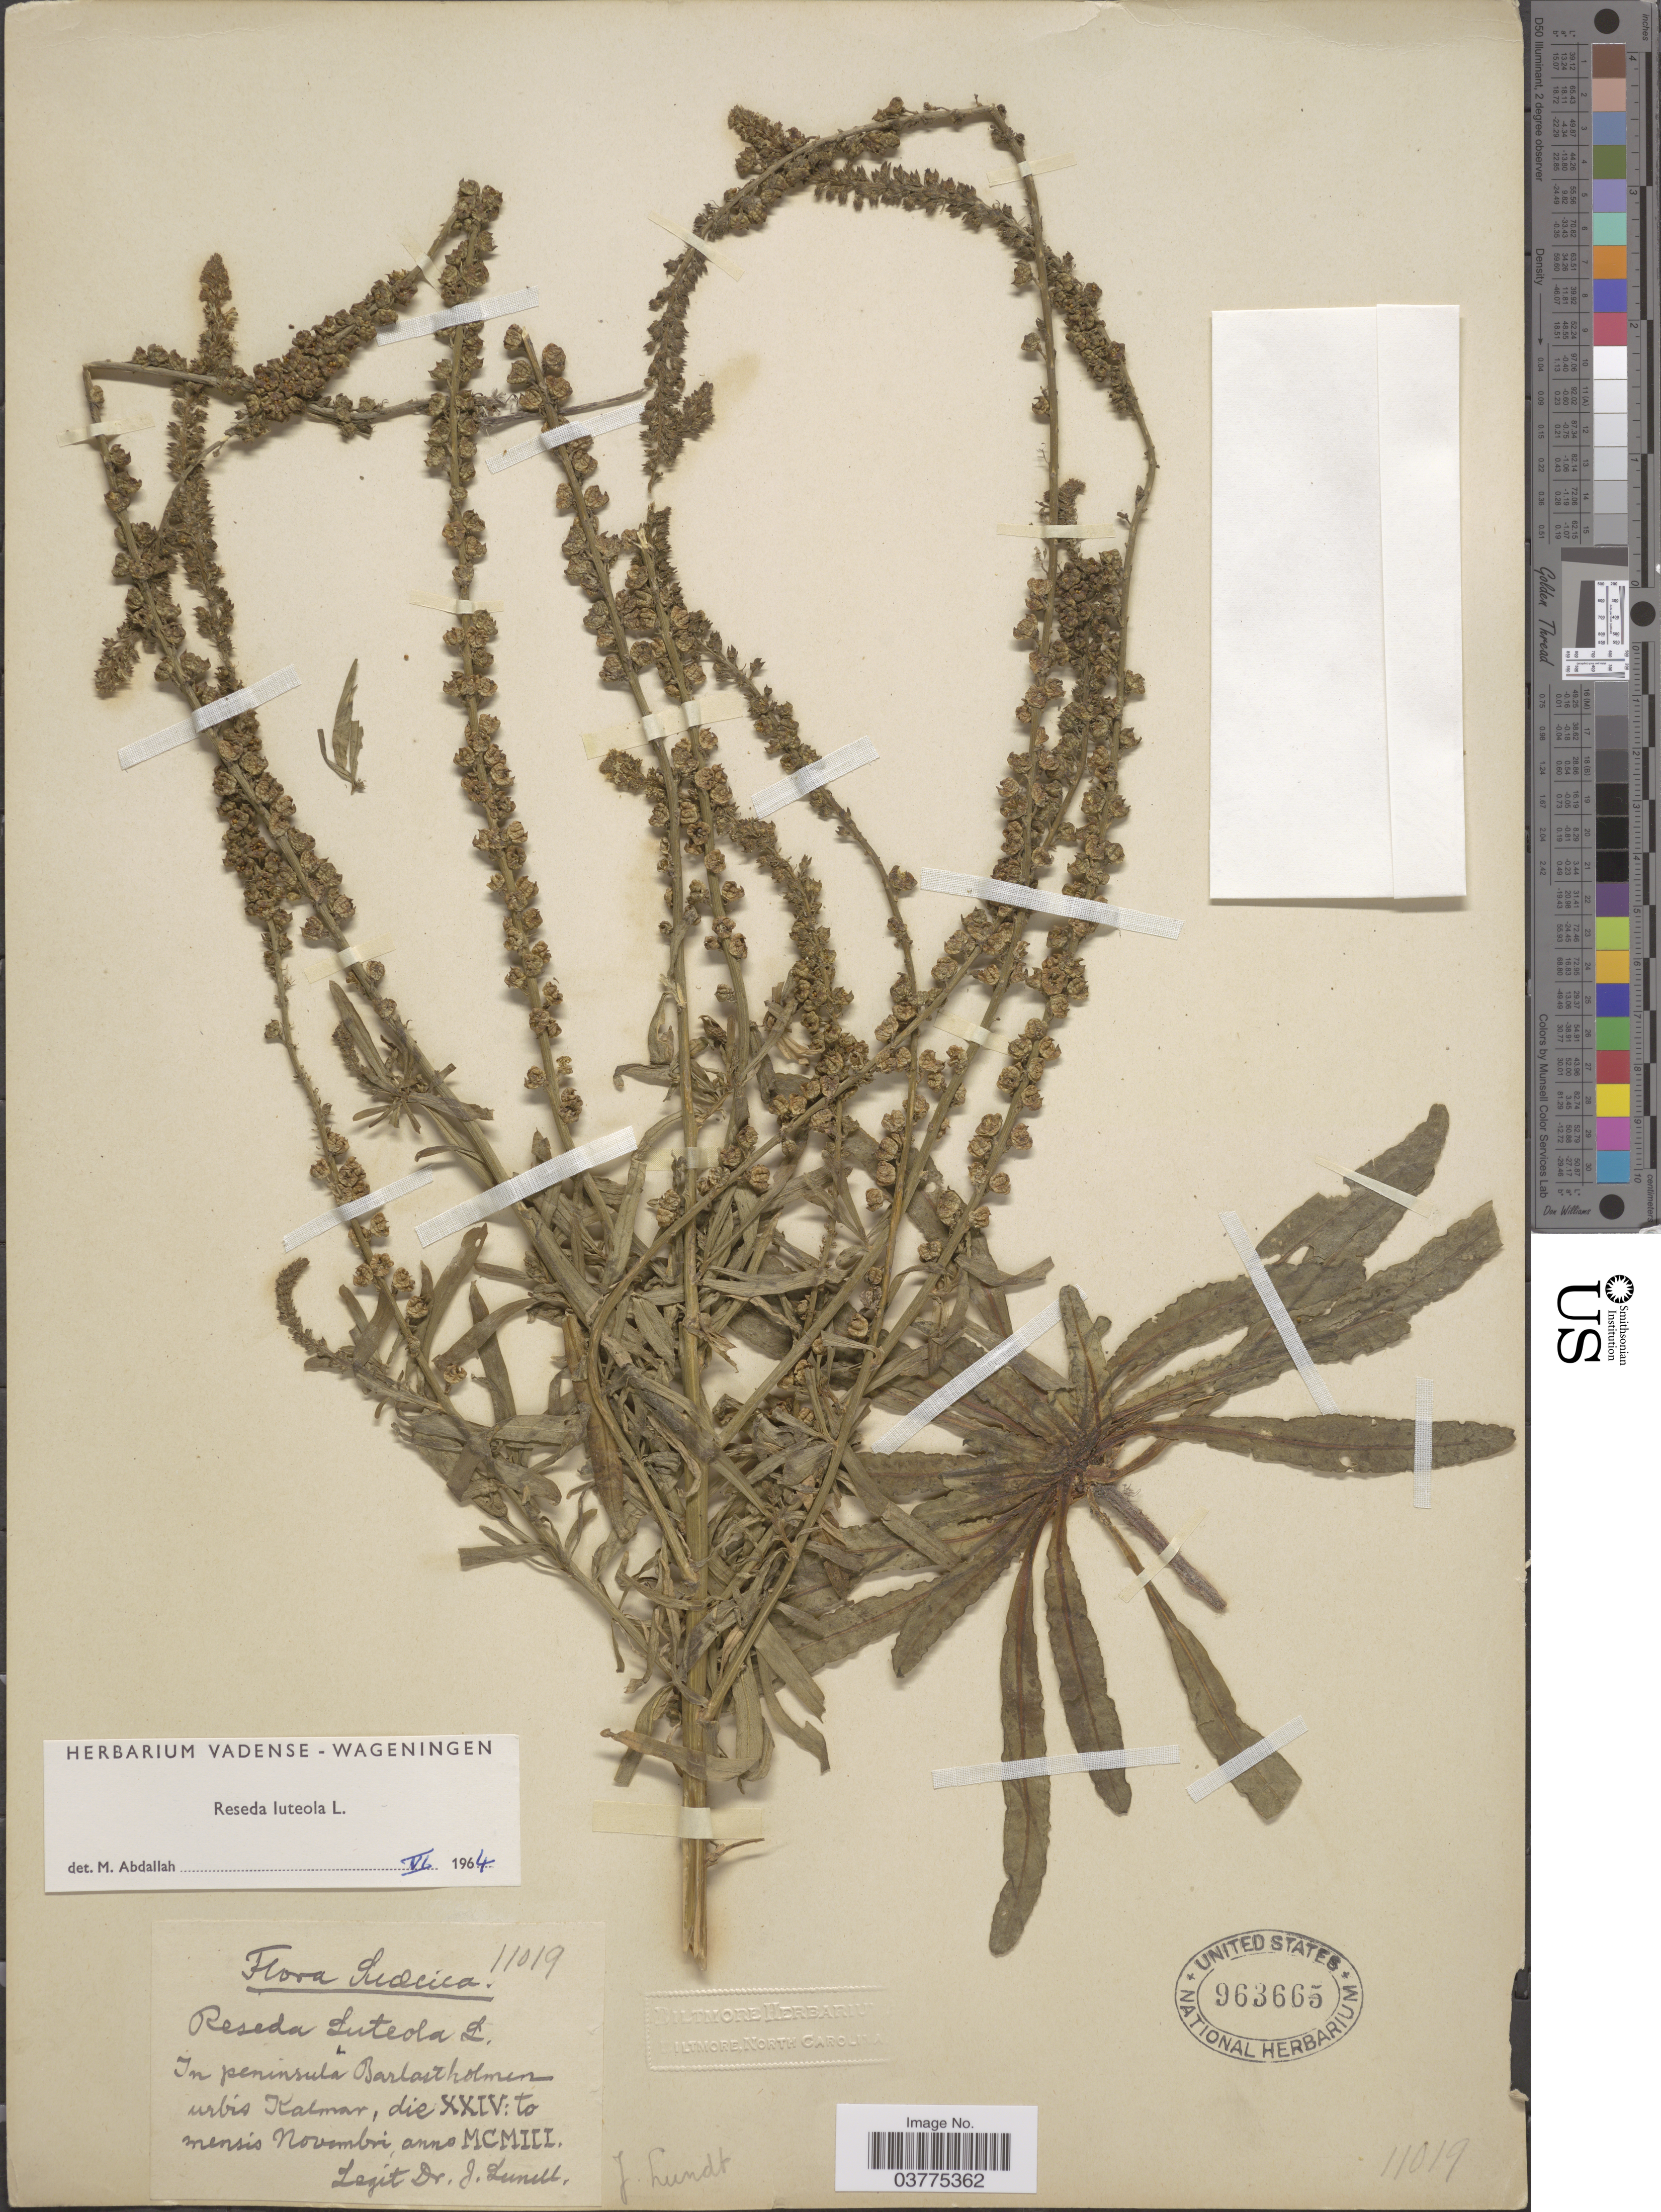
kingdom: Plantae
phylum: Tracheophyta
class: Magnoliopsida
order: Brassicales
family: Resedaceae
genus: Reseda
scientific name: Reseda luteola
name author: L.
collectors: J. Lunell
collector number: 11019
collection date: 1903-11-24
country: Sweden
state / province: Kalmar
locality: Suecica. In peninsula Barlastholmen urbis Kalmar.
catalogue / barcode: US 963665